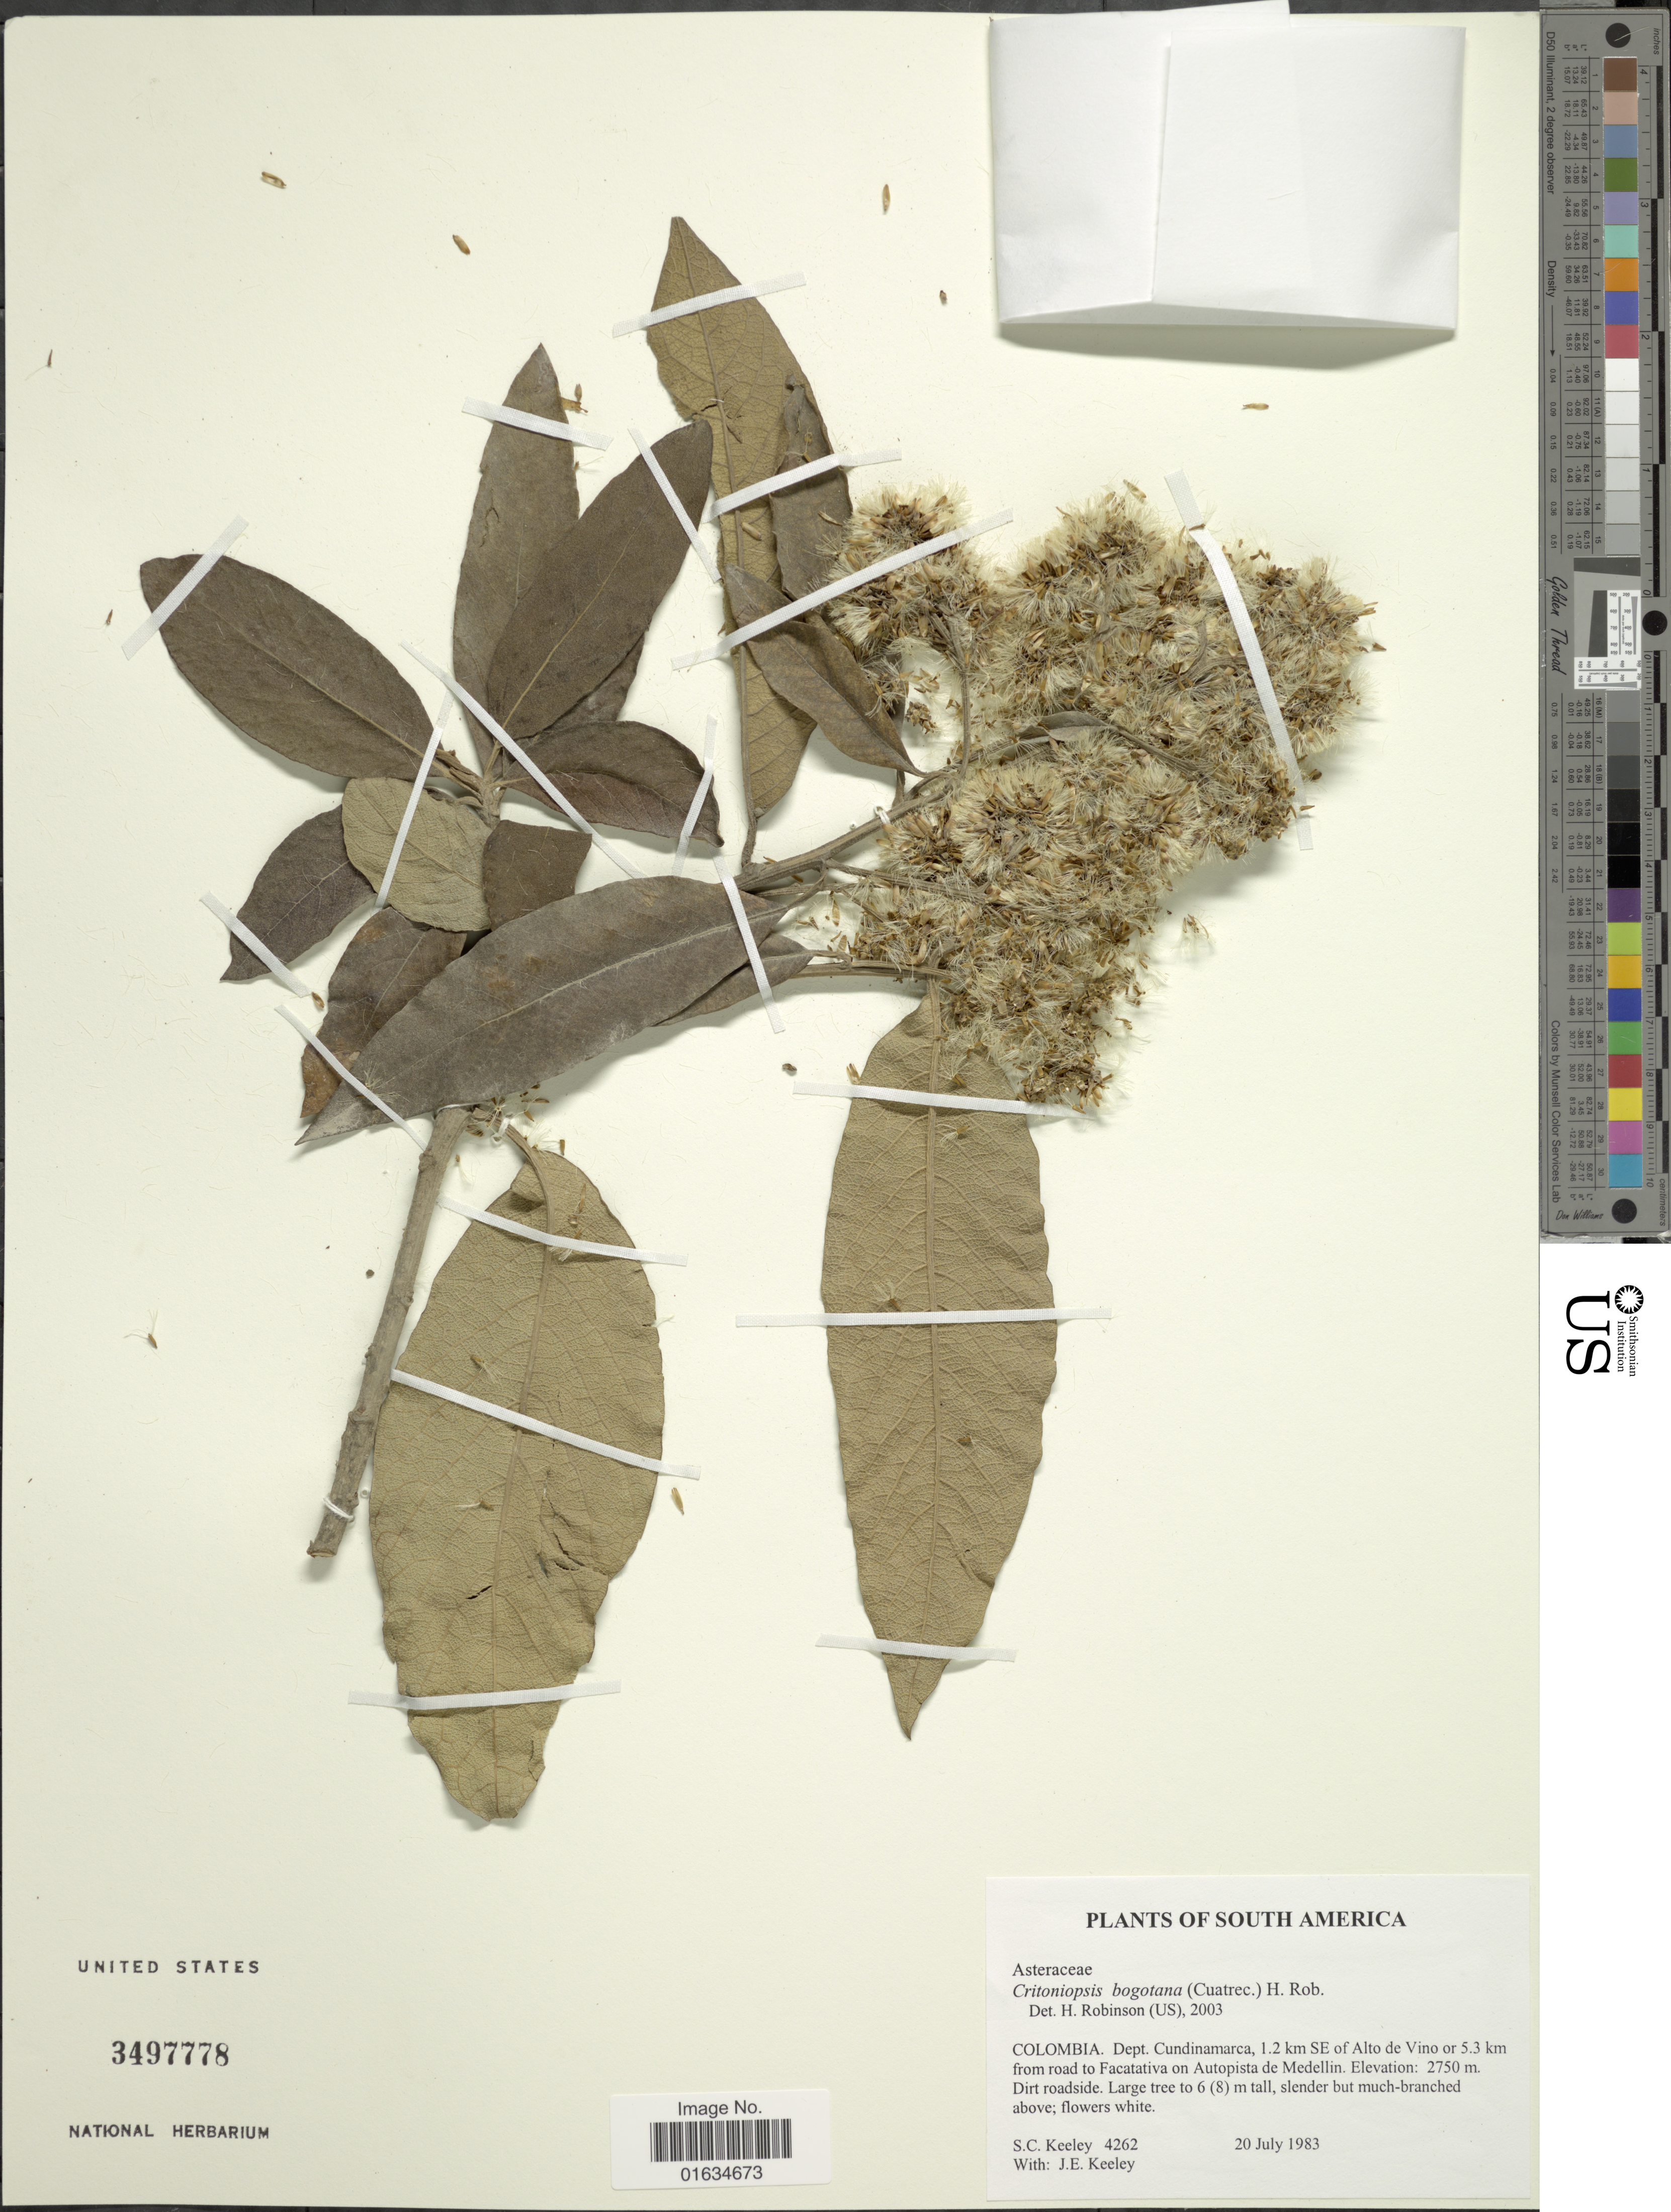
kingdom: Plantae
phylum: Tracheophyta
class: Magnoliopsida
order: Asterales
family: Asteraceae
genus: Critoniopsis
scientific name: Critoniopsis bogotana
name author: (Cuatrec.) H. Rob.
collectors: S. C. Keeley & J. E. Keeley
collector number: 4262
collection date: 1983-07-20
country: Colombia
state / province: Cundinamarca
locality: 1.2 km SE of Alto de Vino or 5.3 km from road to Facatativa on Autopista de Medellin, dirt roadside.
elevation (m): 2750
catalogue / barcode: US 3497778